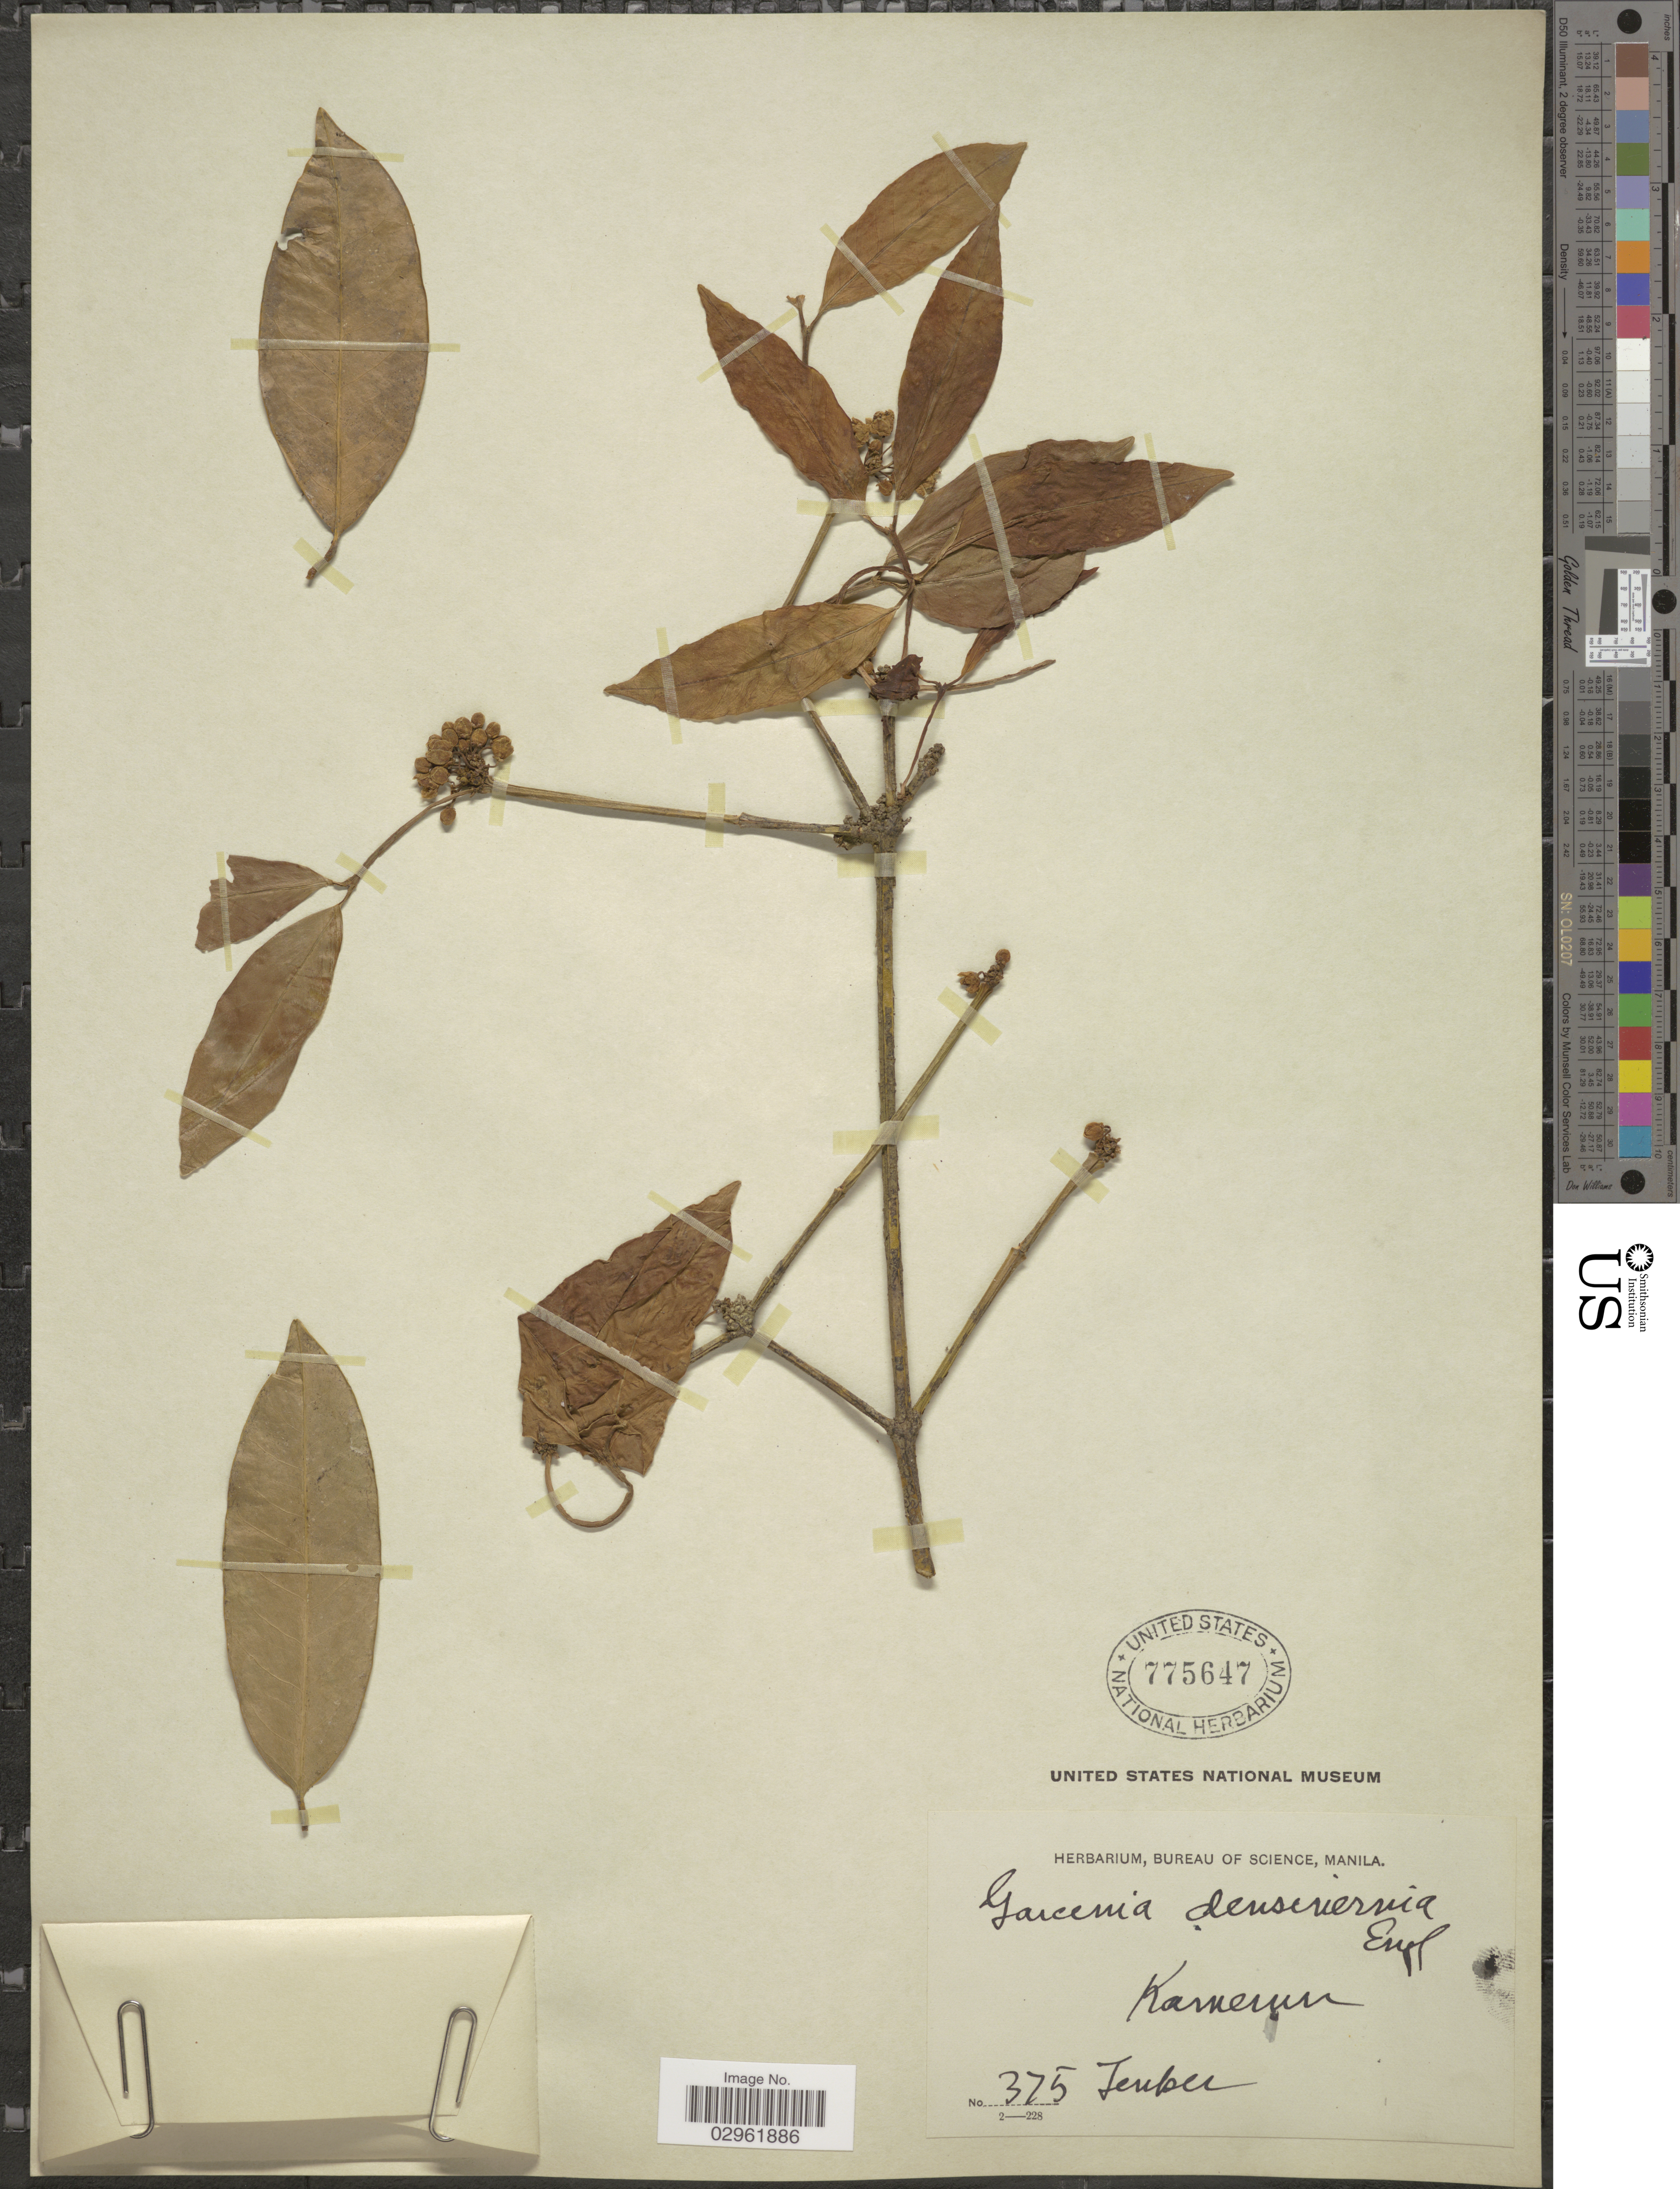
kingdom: Plantae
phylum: Tracheophyta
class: Magnoliopsida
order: Malpighiales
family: Clusiaceae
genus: Garcinia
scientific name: Garcinia densivenia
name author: Engl.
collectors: Zenker, --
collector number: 375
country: Cameroon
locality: Kamerun.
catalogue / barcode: US 775647